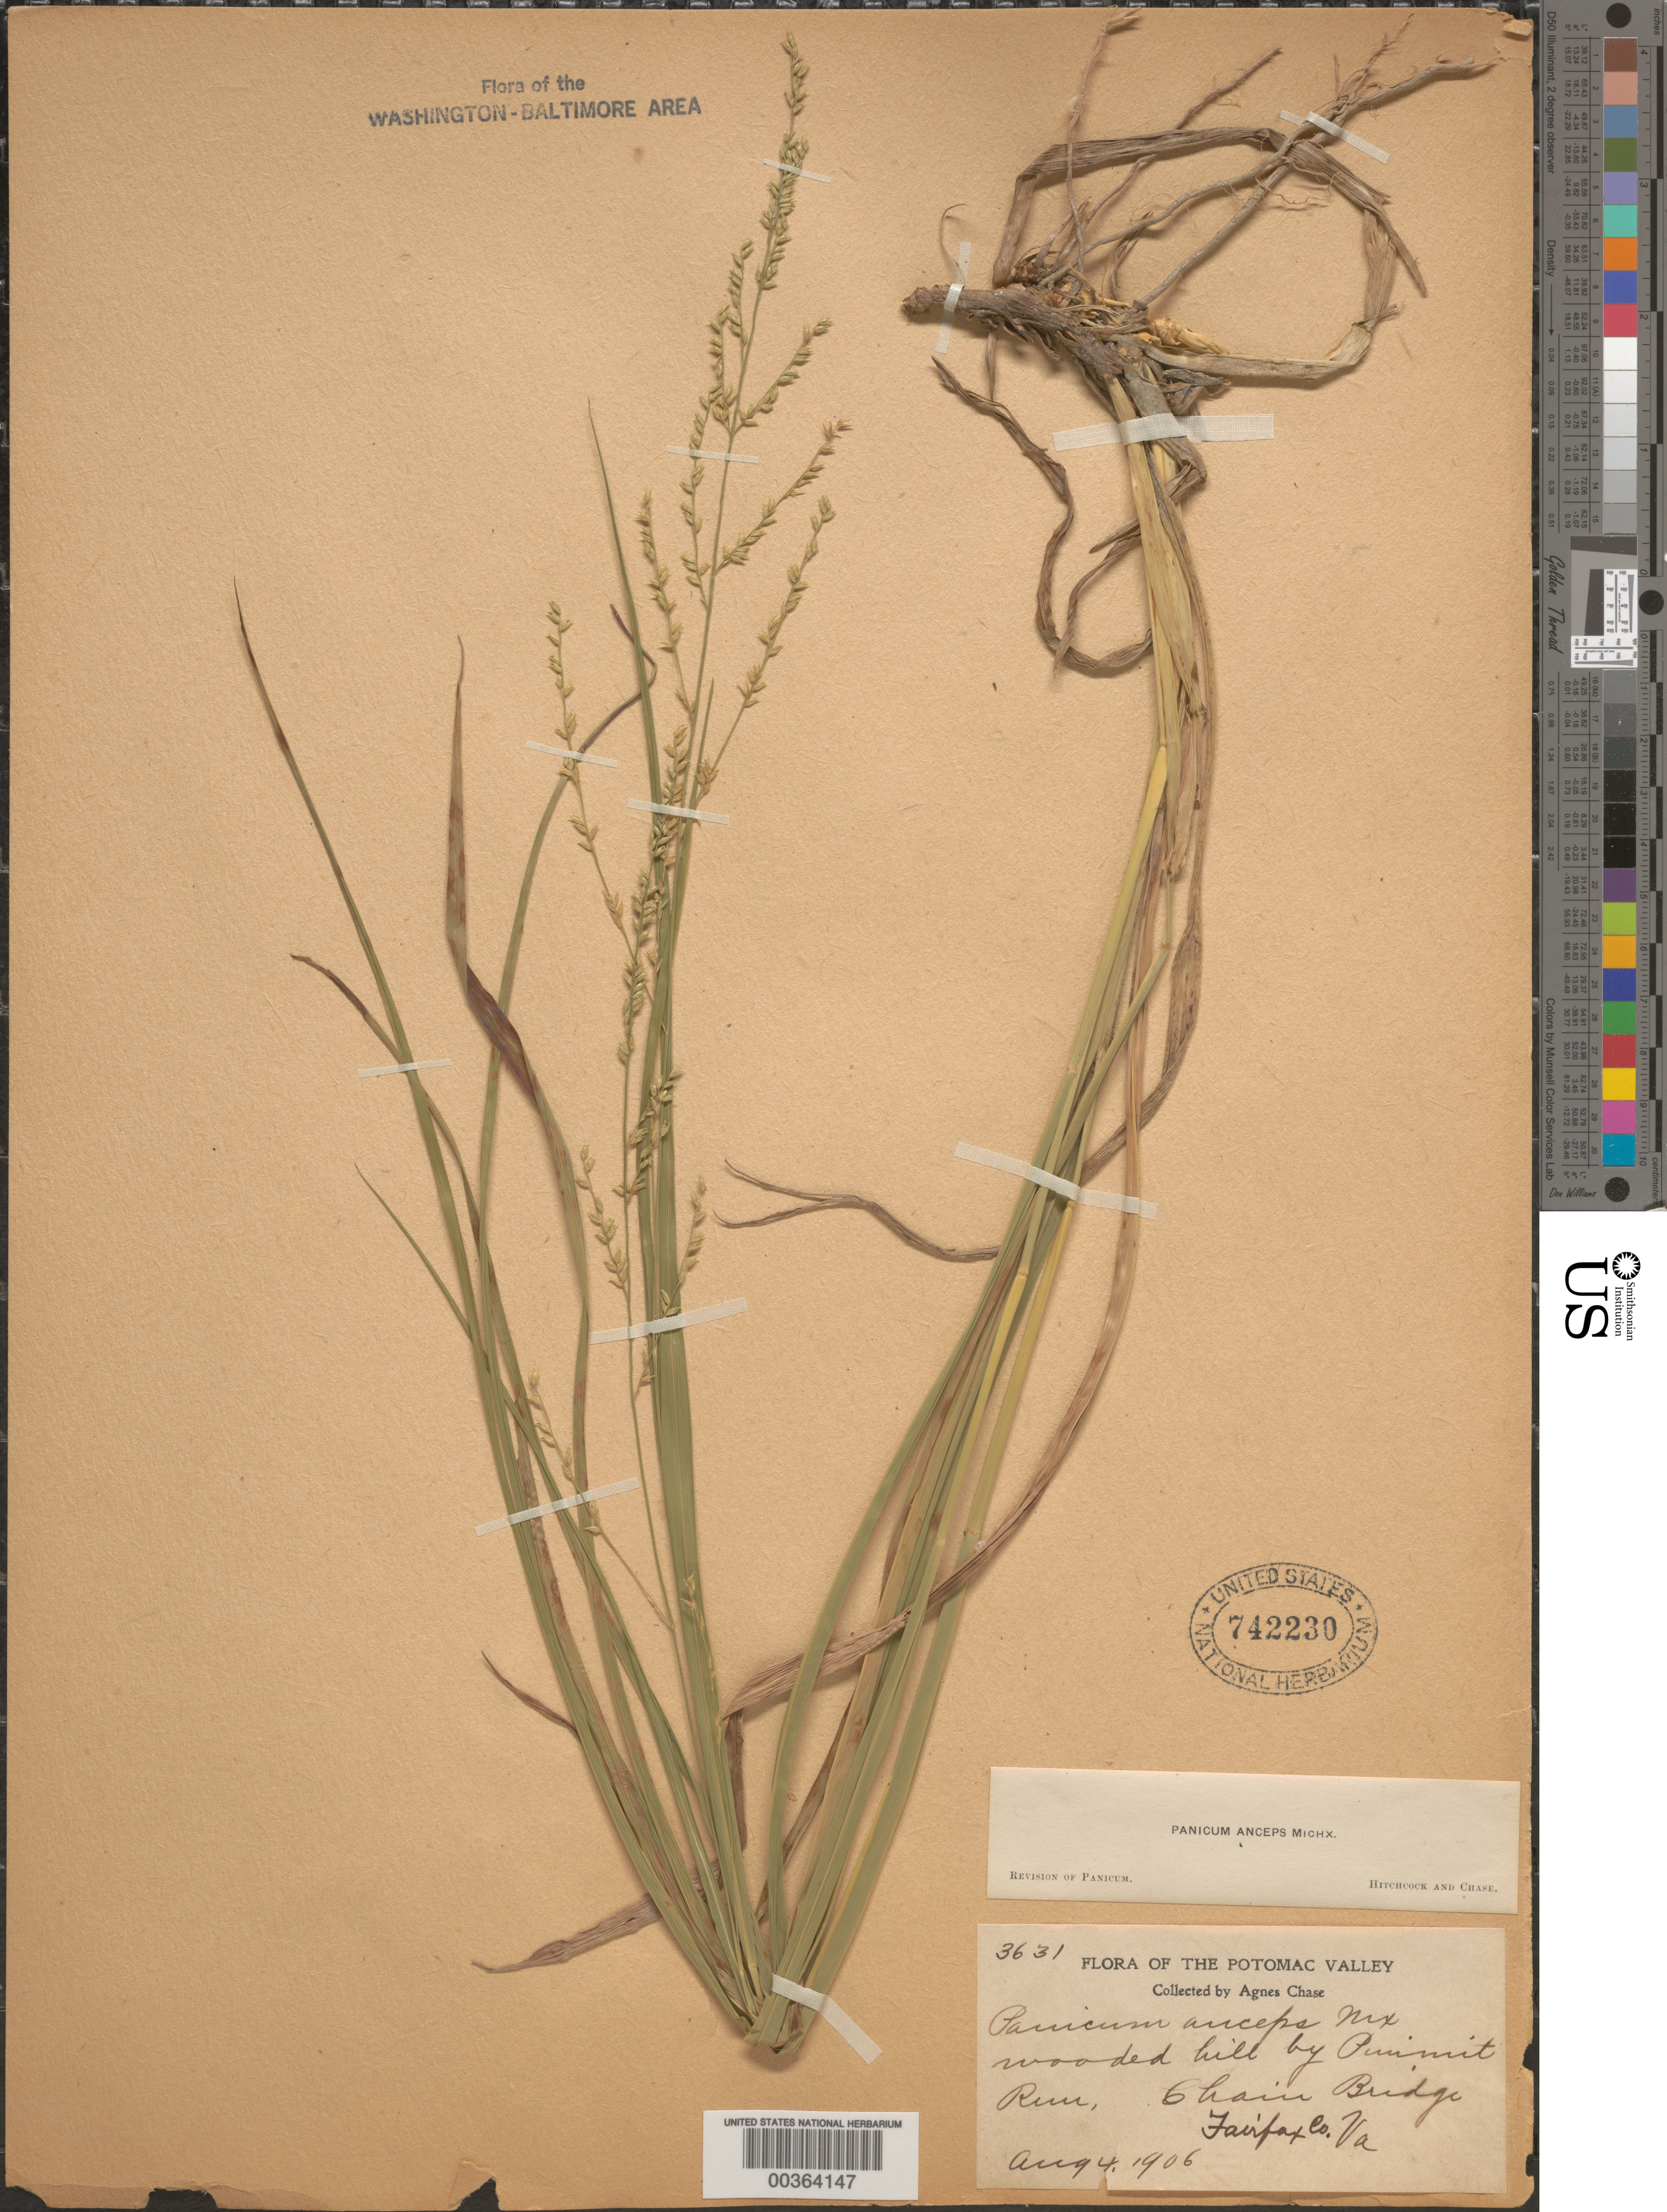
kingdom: Plantae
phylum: Tracheophyta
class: Liliopsida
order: Poales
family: Poaceae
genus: Coleataenia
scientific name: Coleataenia anceps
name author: (Michx.) Soreng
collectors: A. Chase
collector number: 3631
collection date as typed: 04 Aug 1906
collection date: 1906-08-04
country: United States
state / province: Virginia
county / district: Fairfax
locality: Chain Bridge, hill by Pummit Run C. and O. Canal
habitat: Wooded hill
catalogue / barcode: US 742230